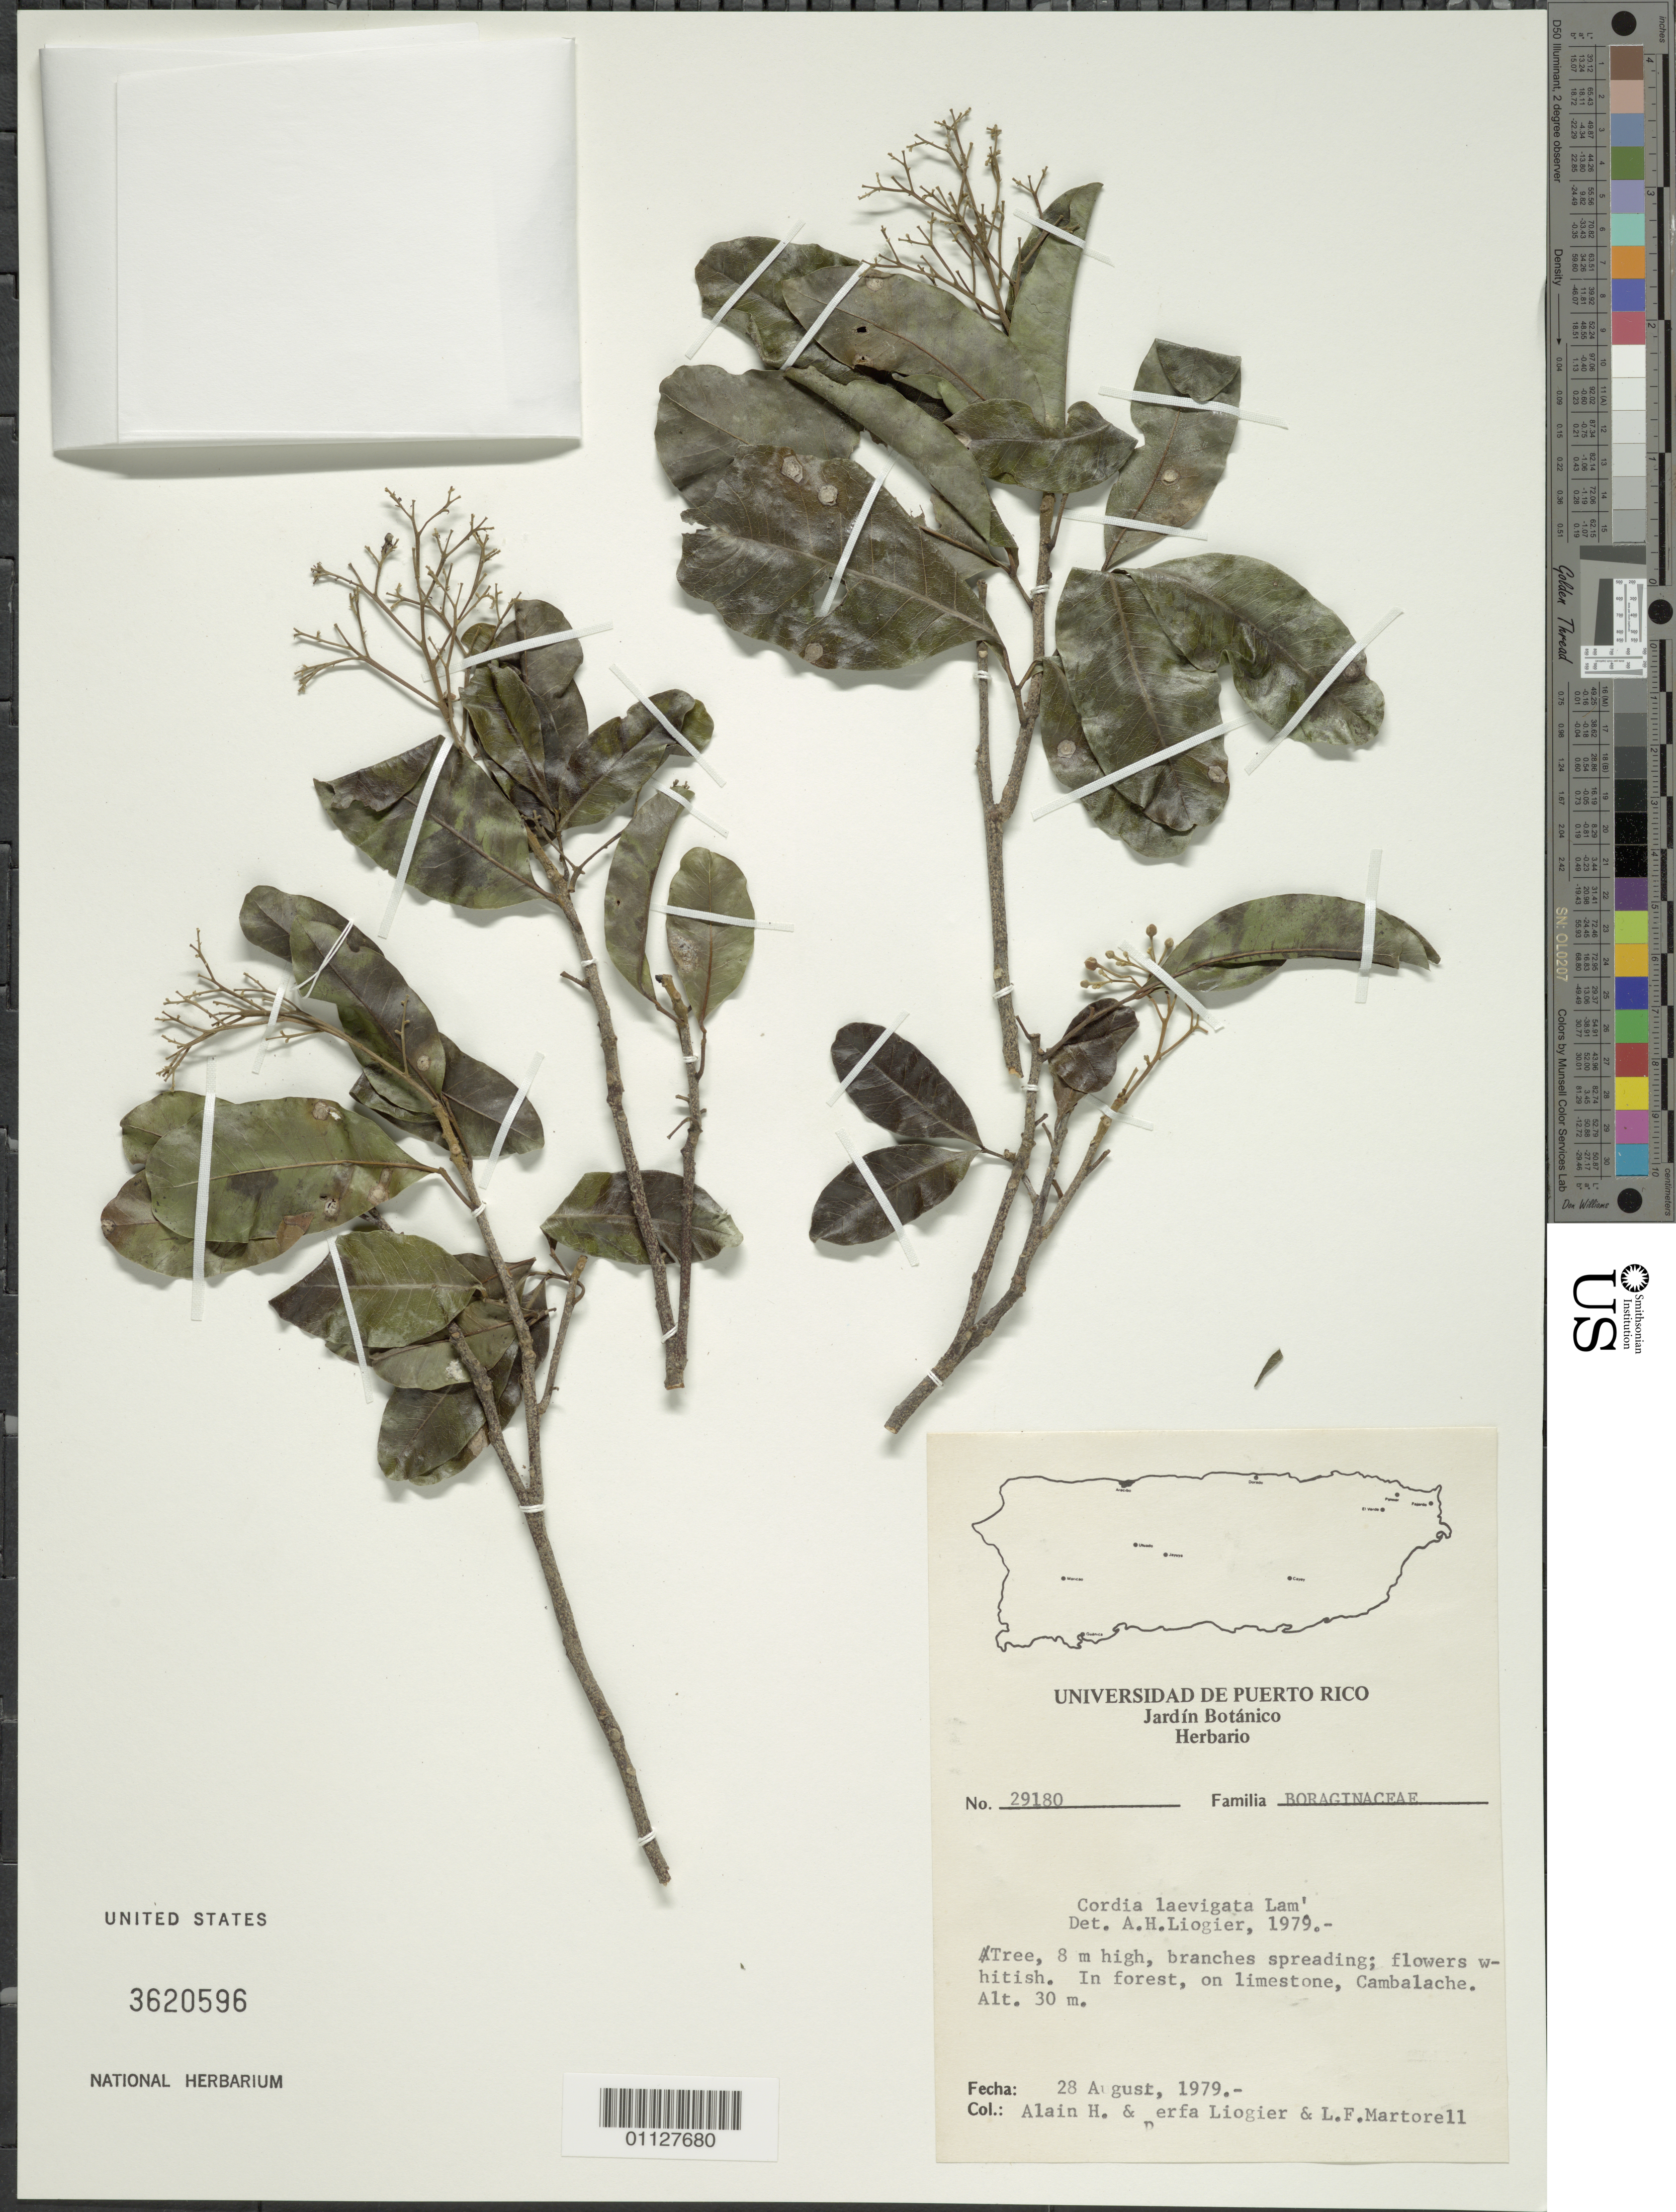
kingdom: Plantae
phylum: Tracheophyta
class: Magnoliopsida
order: Boraginales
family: Cordiaceae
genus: Cordia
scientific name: Cordia laevigata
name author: Lam.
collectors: A. H. Liogier, M. P. Liogier & L. Martorell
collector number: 29180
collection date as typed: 28 Aug 1979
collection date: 1979-08-28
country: Puerto Rico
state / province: Arecibo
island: Puerto Rico I.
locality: In forest, on limestone, Cambalache.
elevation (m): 30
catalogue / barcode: US 3620596